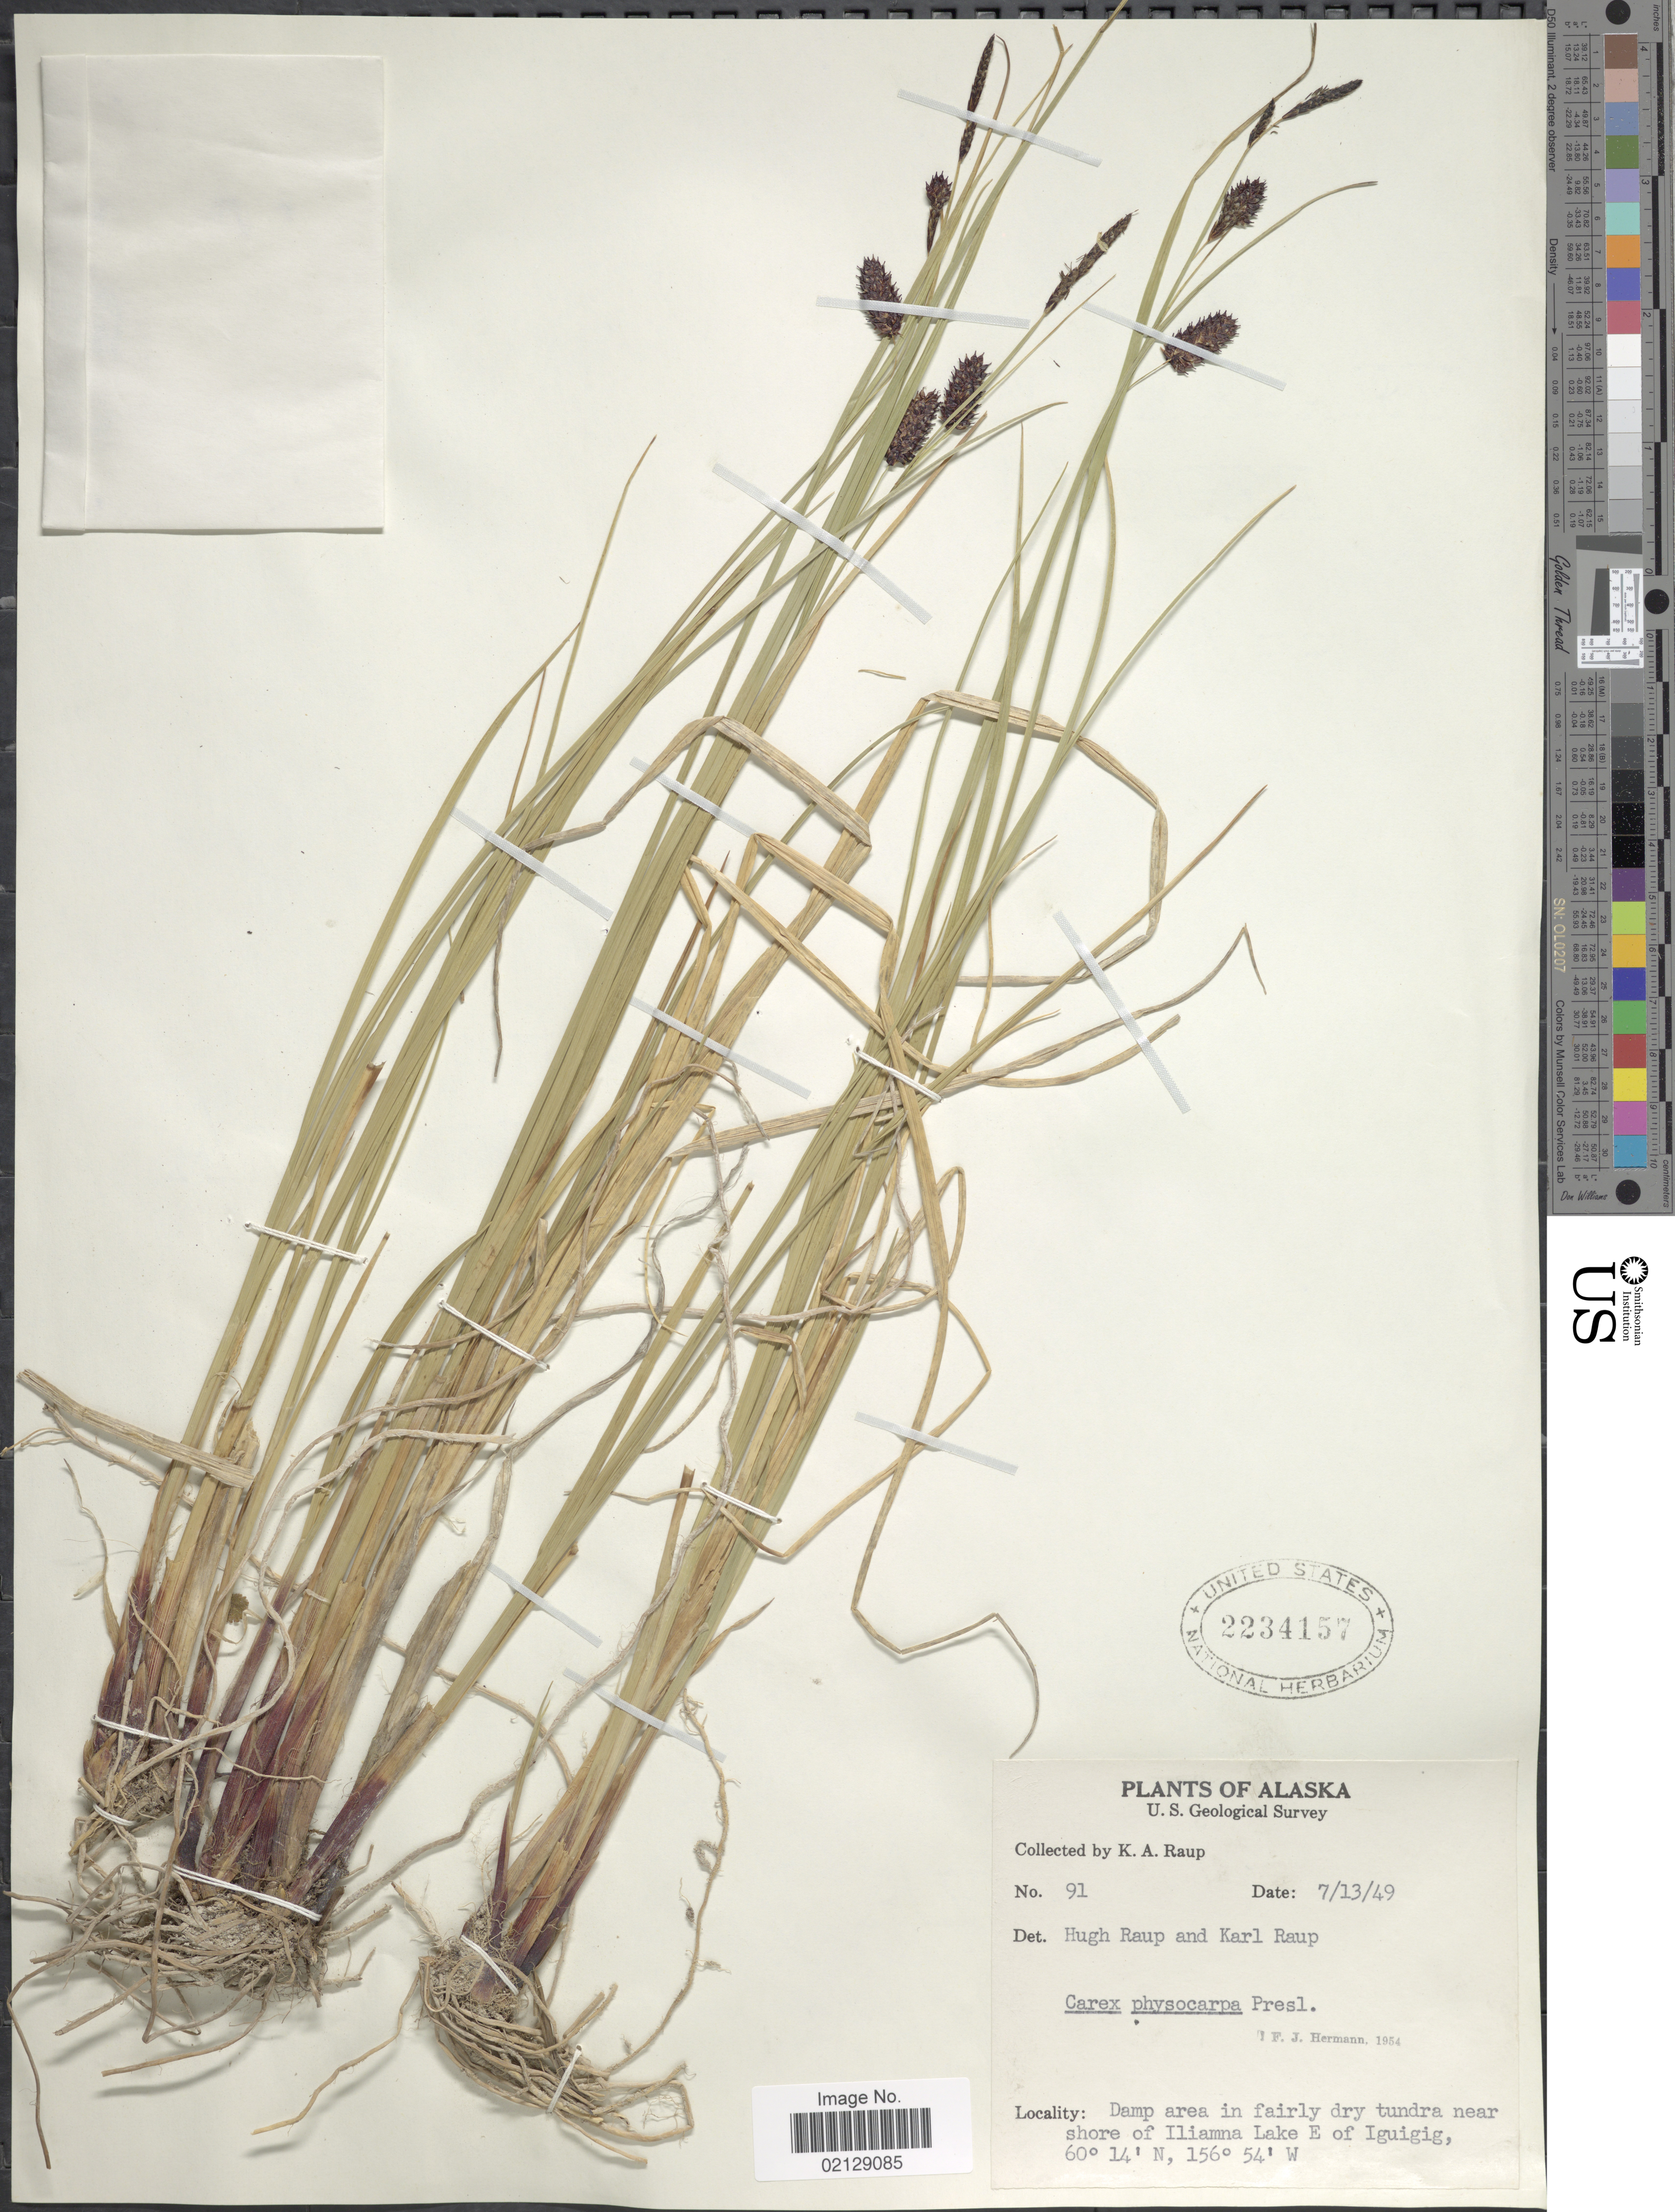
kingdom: Plantae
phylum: Tracheophyta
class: Liliopsida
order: Poales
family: Cyperaceae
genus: Carex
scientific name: Carex saxatilis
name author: L.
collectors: K. Raup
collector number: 91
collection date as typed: Transcribed d/m/y: 13/7/49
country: United States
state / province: Alaska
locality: Hugh Raup and Karl Raup, Damp area in fairly dry tundra near shore of Iliamna Lake E of Iguigig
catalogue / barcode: US 2234157